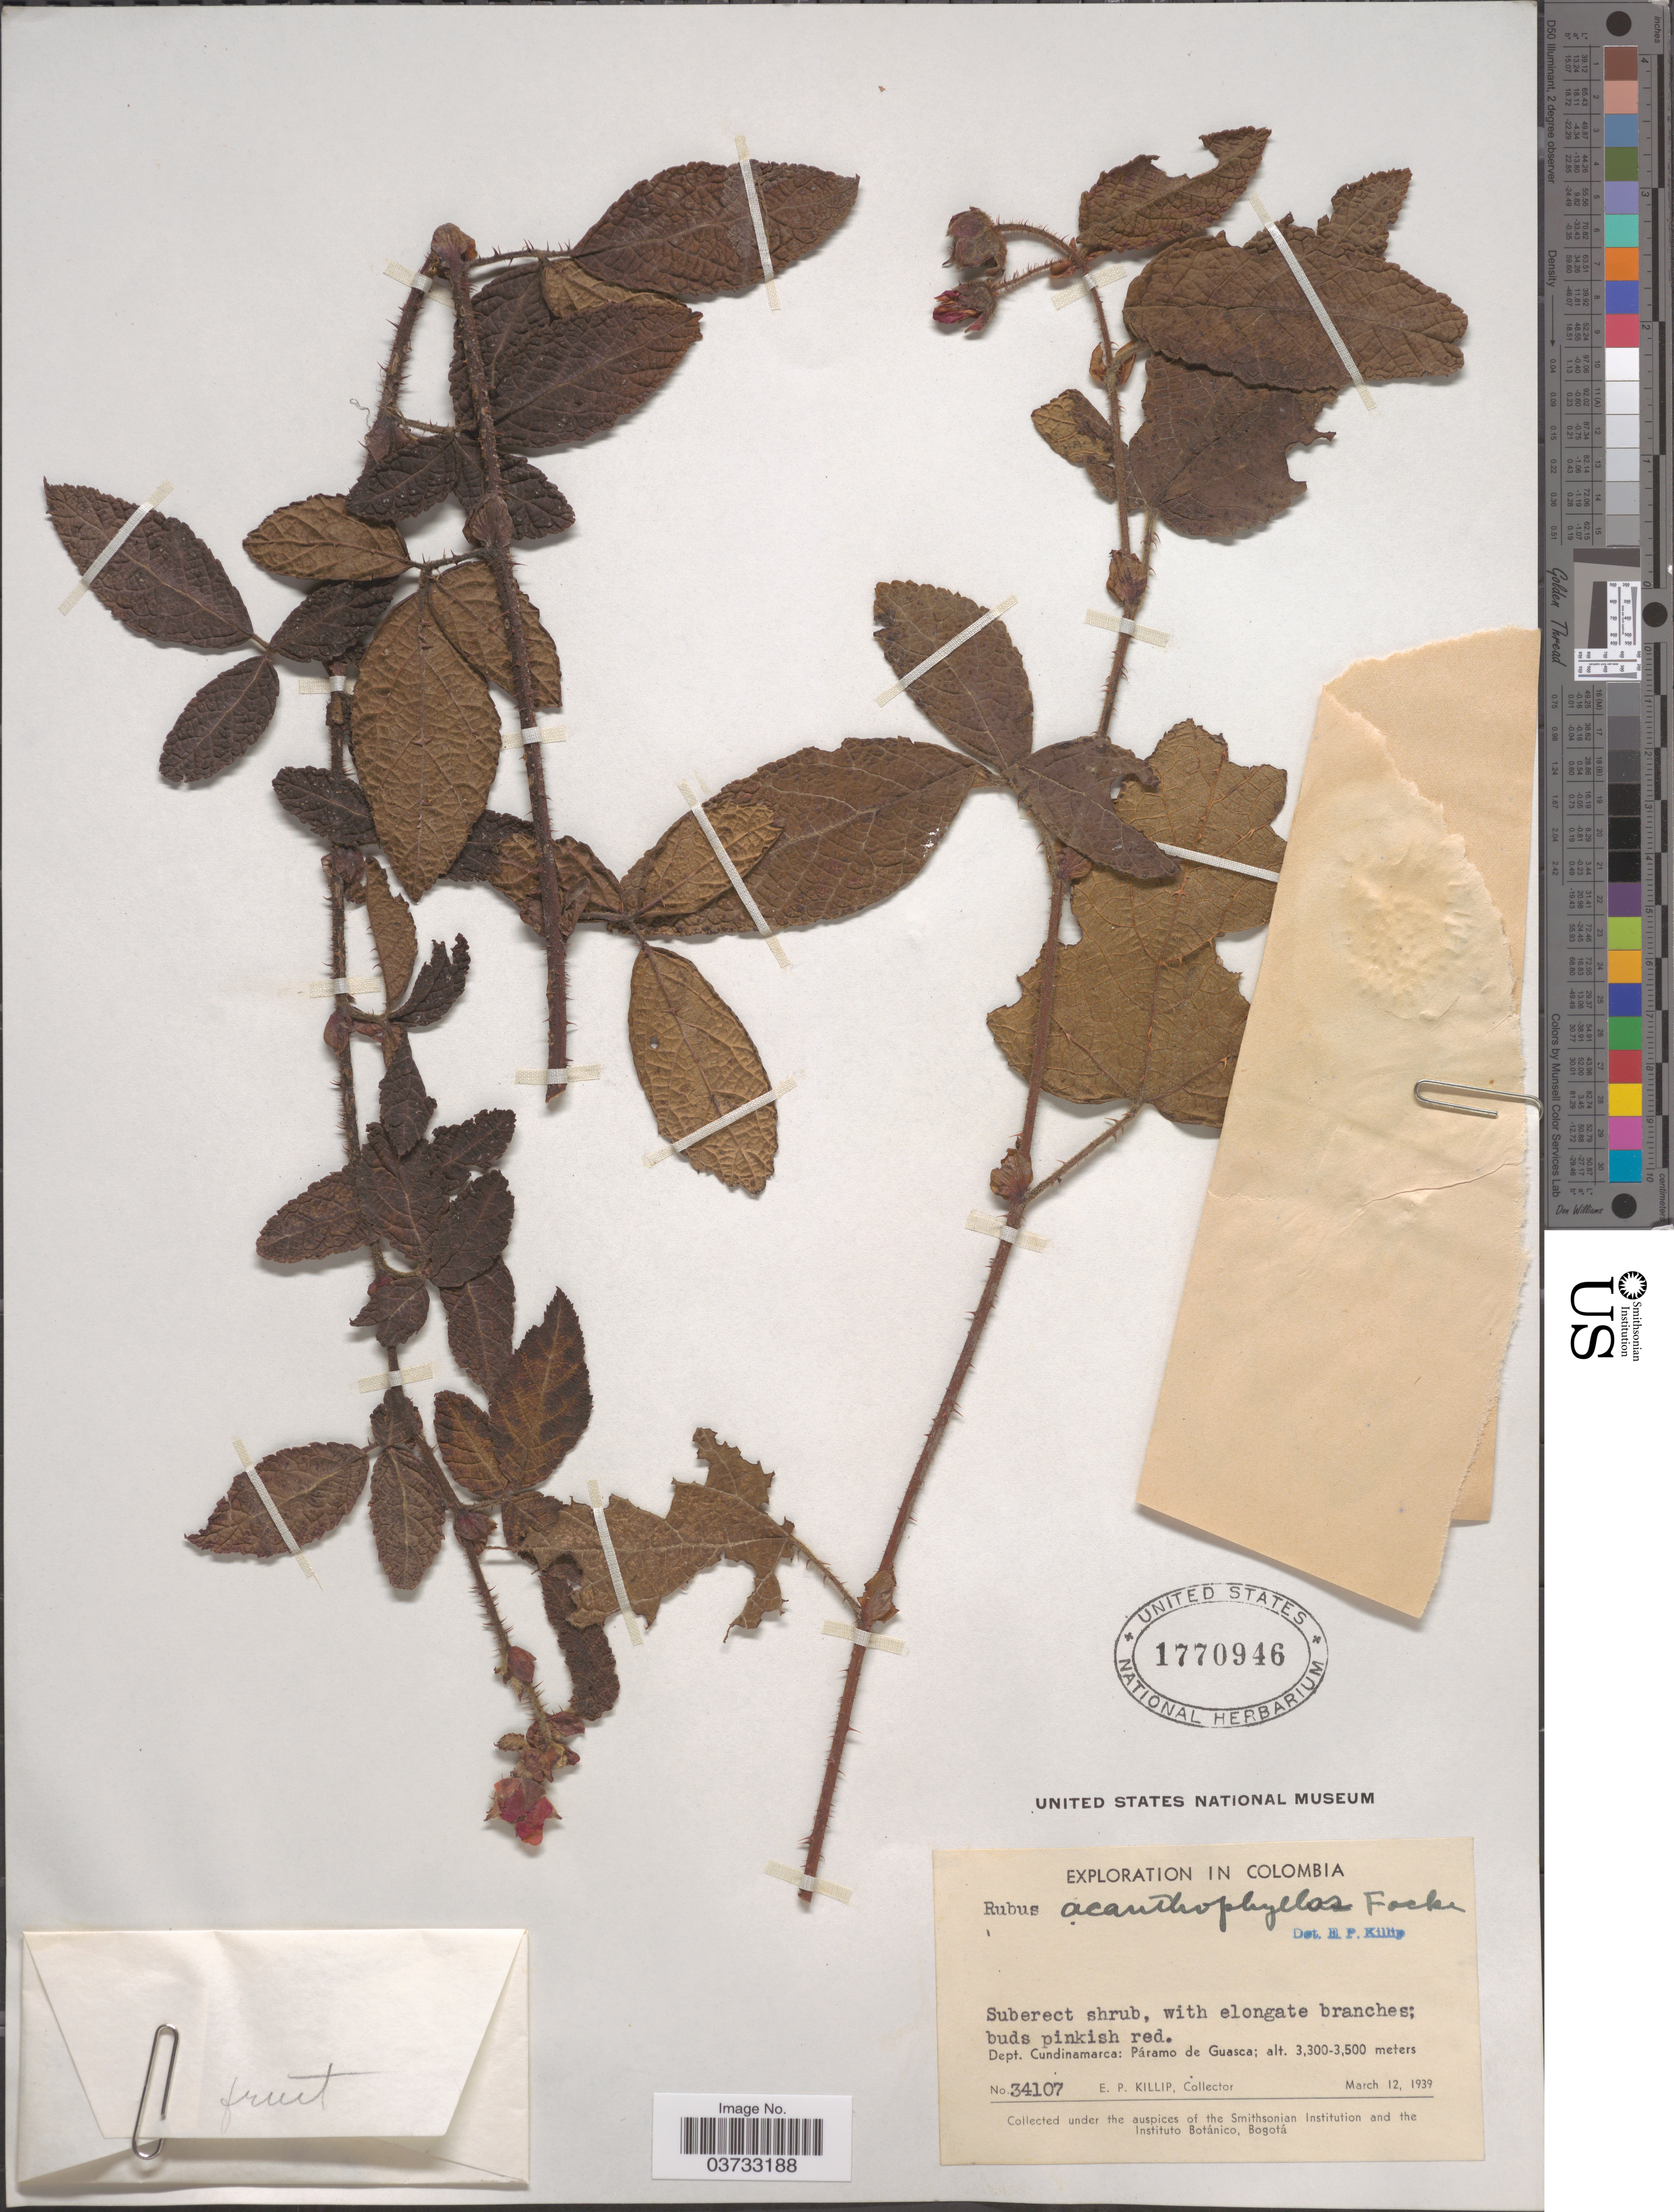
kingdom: Plantae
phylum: Tracheophyta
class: Magnoliopsida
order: Rosales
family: Rosaceae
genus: Rubus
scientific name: Rubus acanthophyllos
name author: Focke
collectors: E. P. Killip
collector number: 34107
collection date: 1939-03-12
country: Colombia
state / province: Cundinamarca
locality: Dept. Cundinamarca: Páramo de Guasca.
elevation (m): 3300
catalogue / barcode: US 1770946